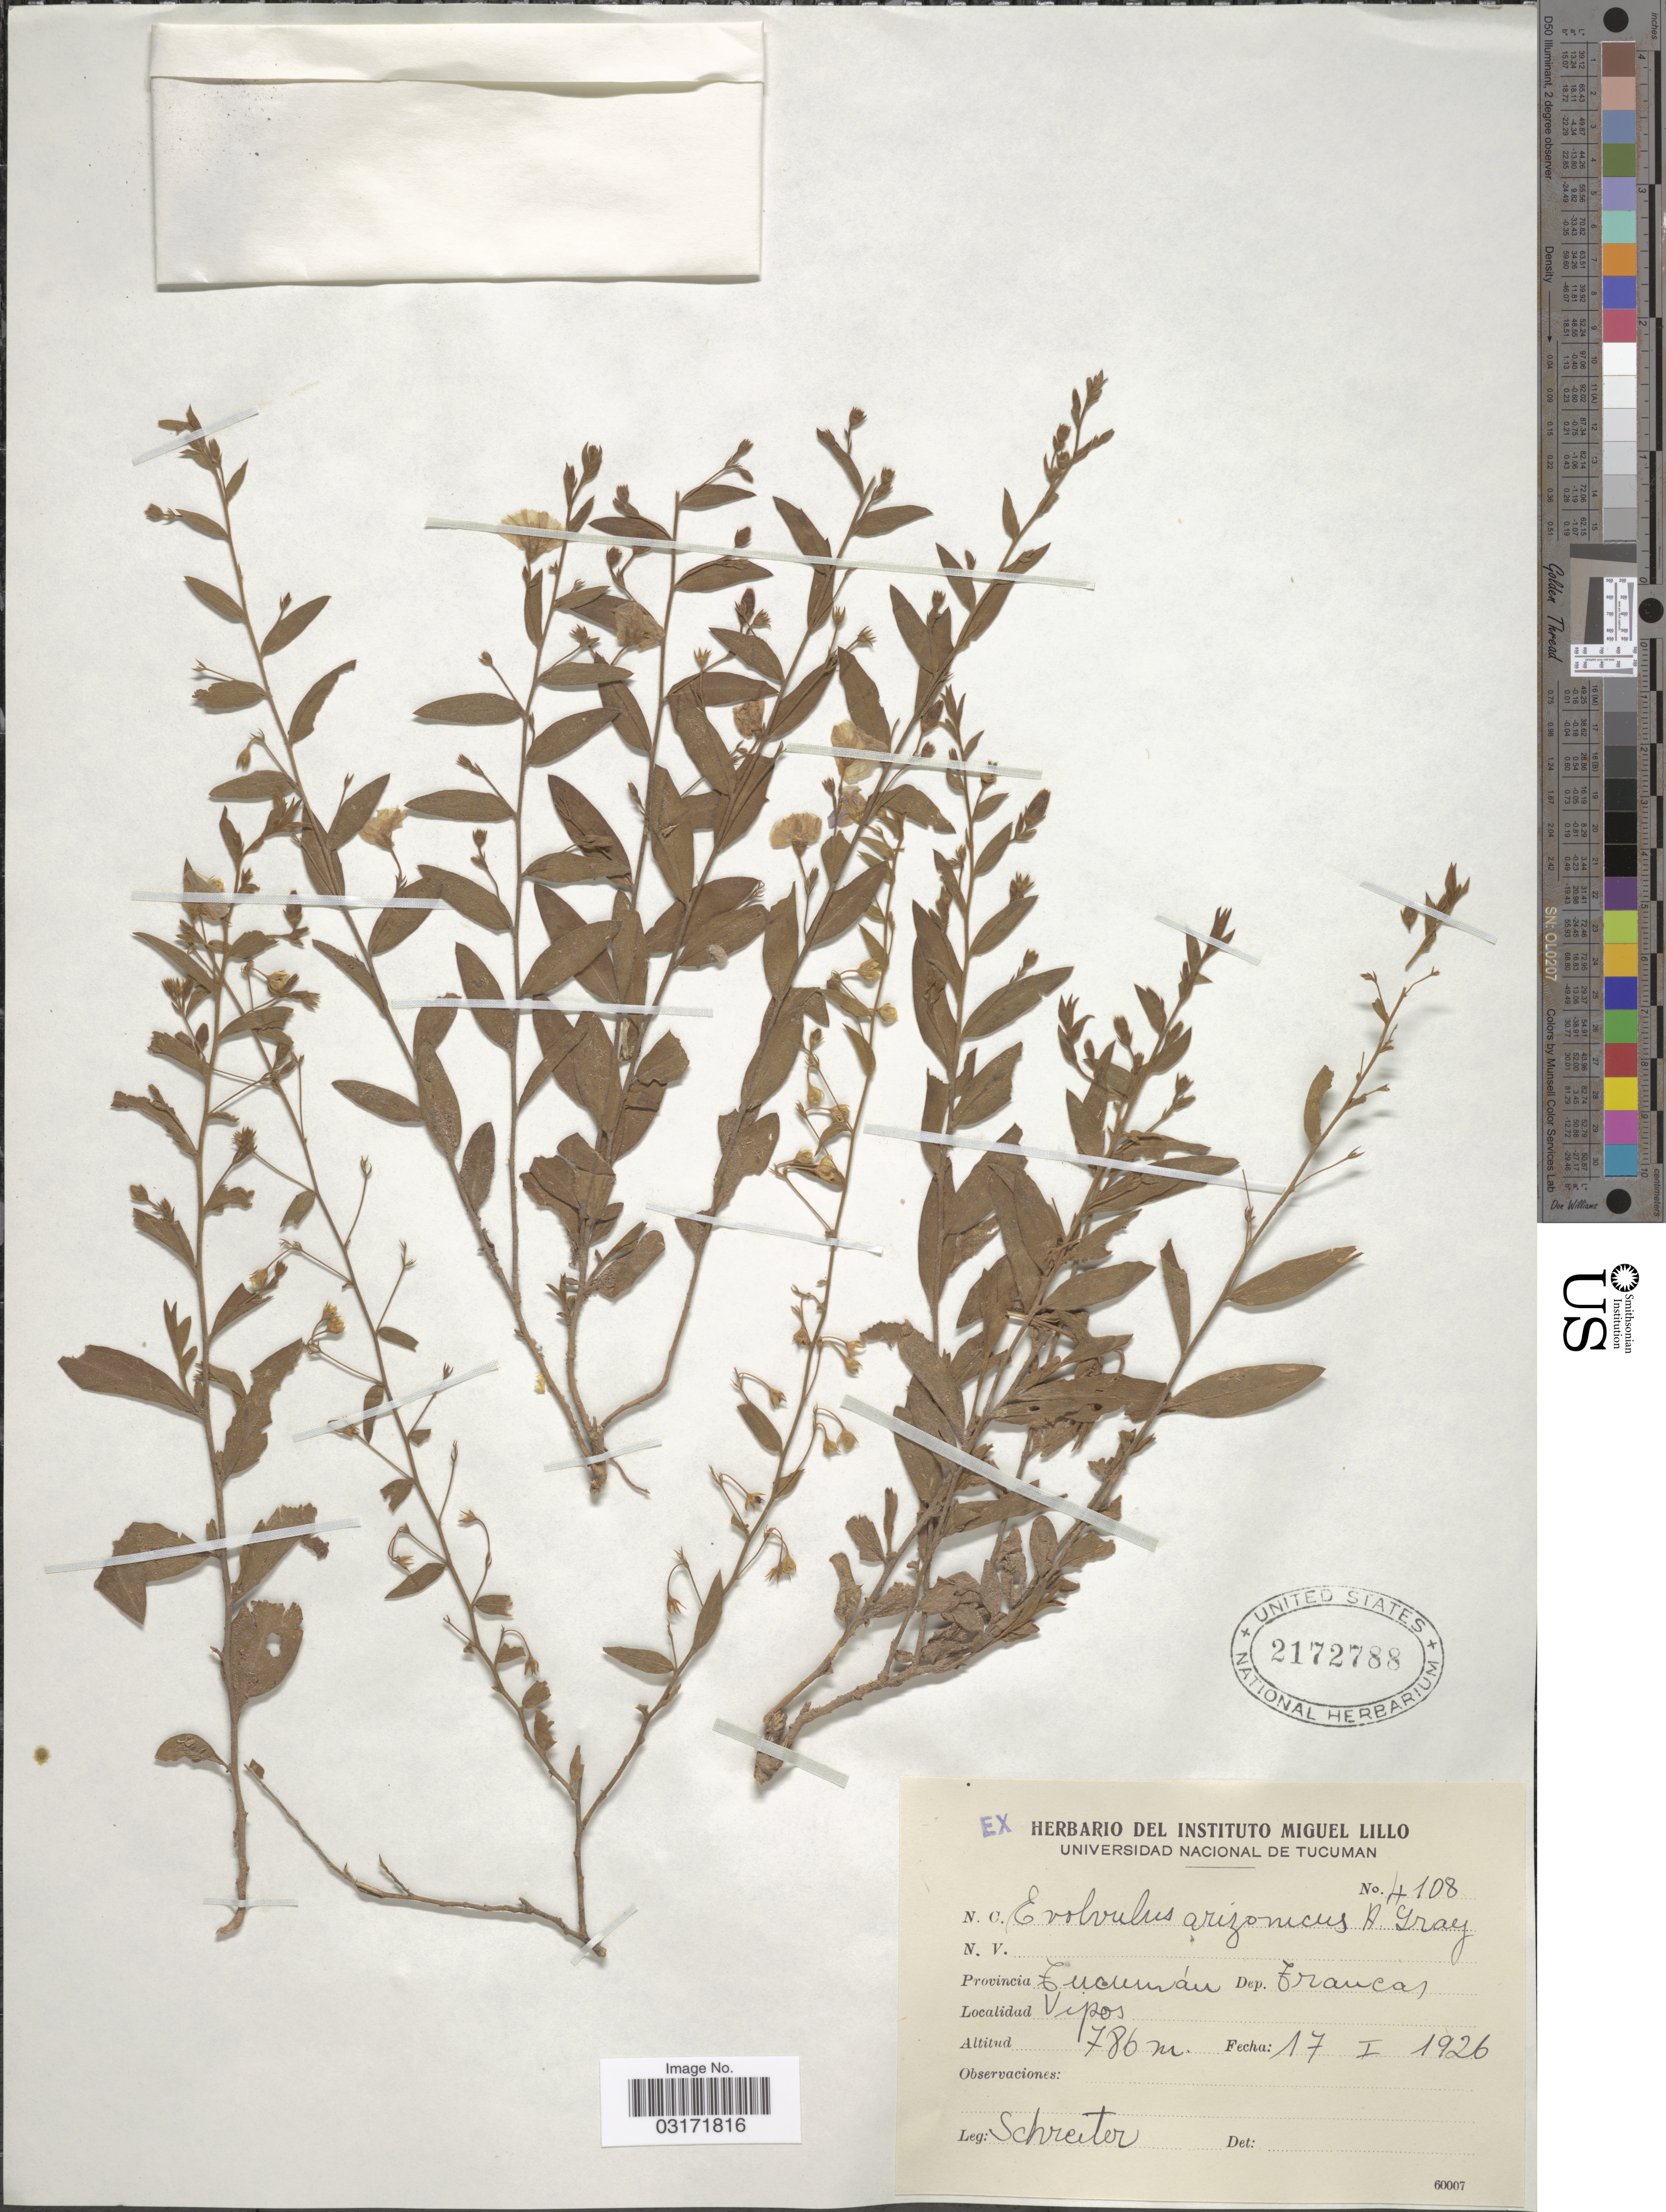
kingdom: Plantae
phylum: Tracheophyta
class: Magnoliopsida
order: Solanales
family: Convolvulaceae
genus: Evolvulus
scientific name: Evolvulus arizonicus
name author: A. Gray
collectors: -. Schreiter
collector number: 4108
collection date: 1926-01-17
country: Argentina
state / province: Tucuman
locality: Dep. Trancas, Vipos.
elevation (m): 786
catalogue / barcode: US 2172788